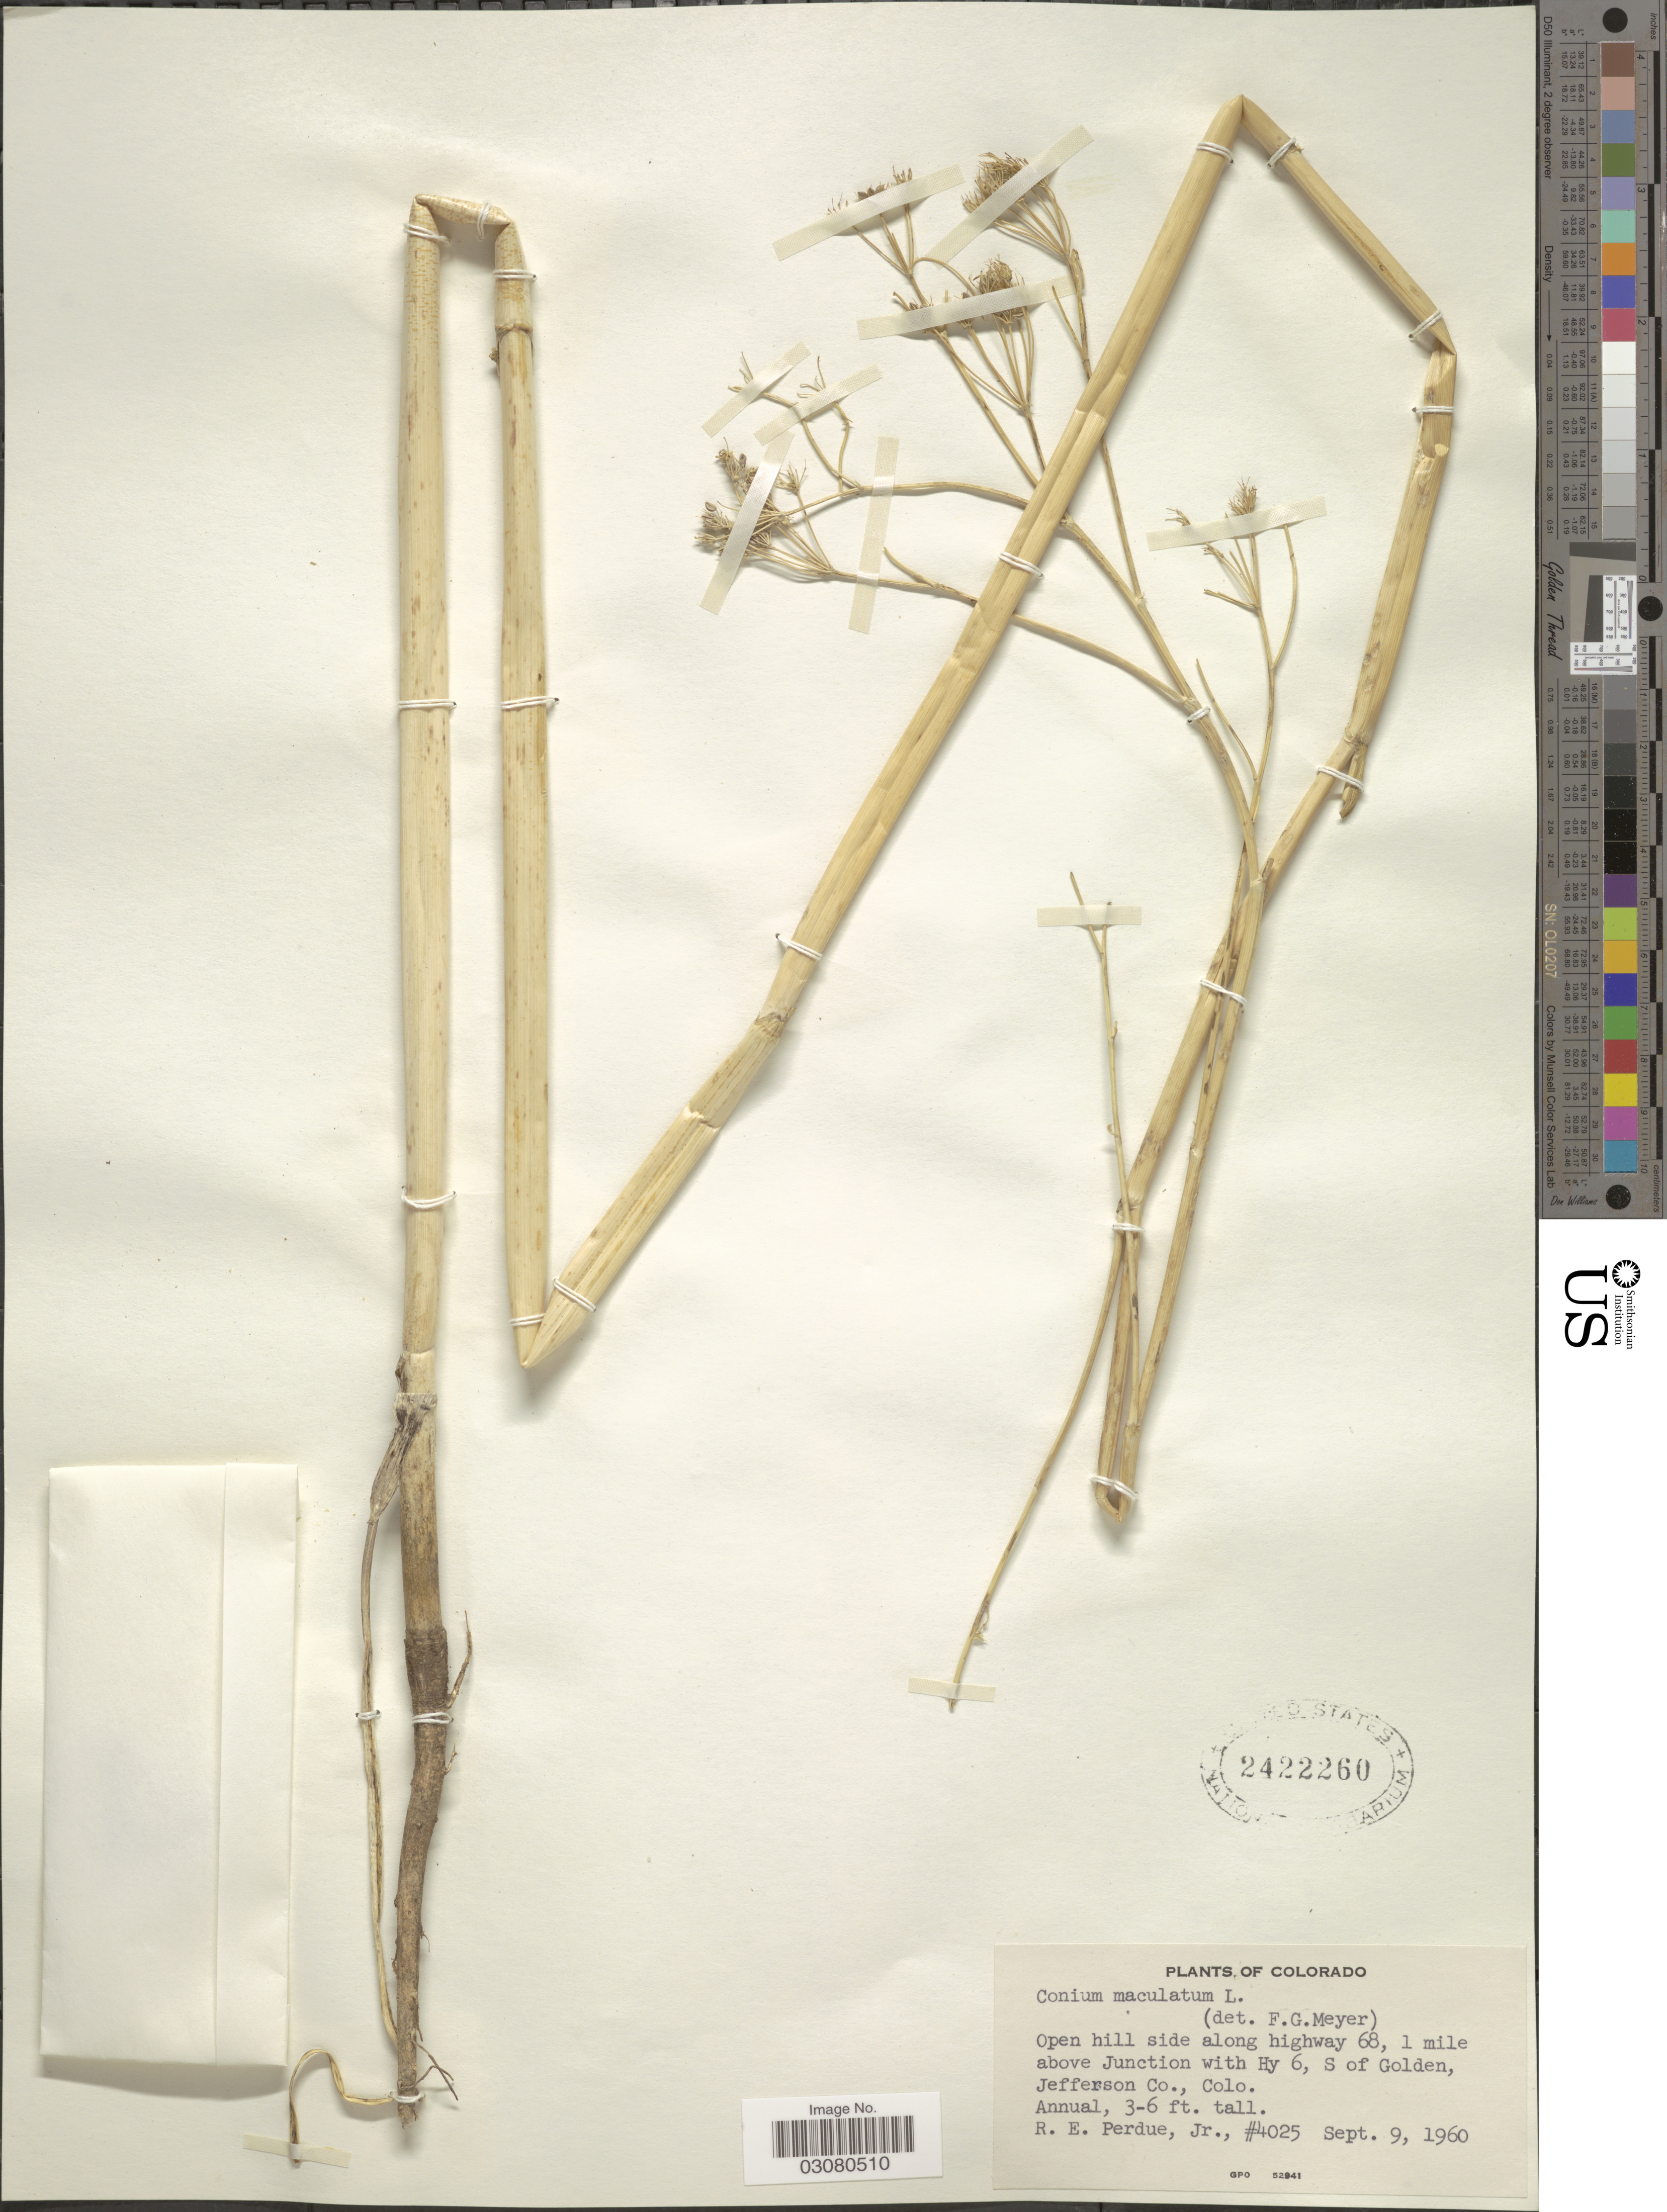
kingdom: Plantae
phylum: Tracheophyta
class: Magnoliopsida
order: Apiales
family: Apiaceae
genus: Conium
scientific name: Conium maculatum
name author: L.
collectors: R. E. Perdue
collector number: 4025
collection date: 1960-09-09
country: United States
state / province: Colorado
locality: Open hill side along highway 68, 1 mile above Junction with Hy 6, S of Golden, Jefferson Co.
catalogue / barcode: US 2422260